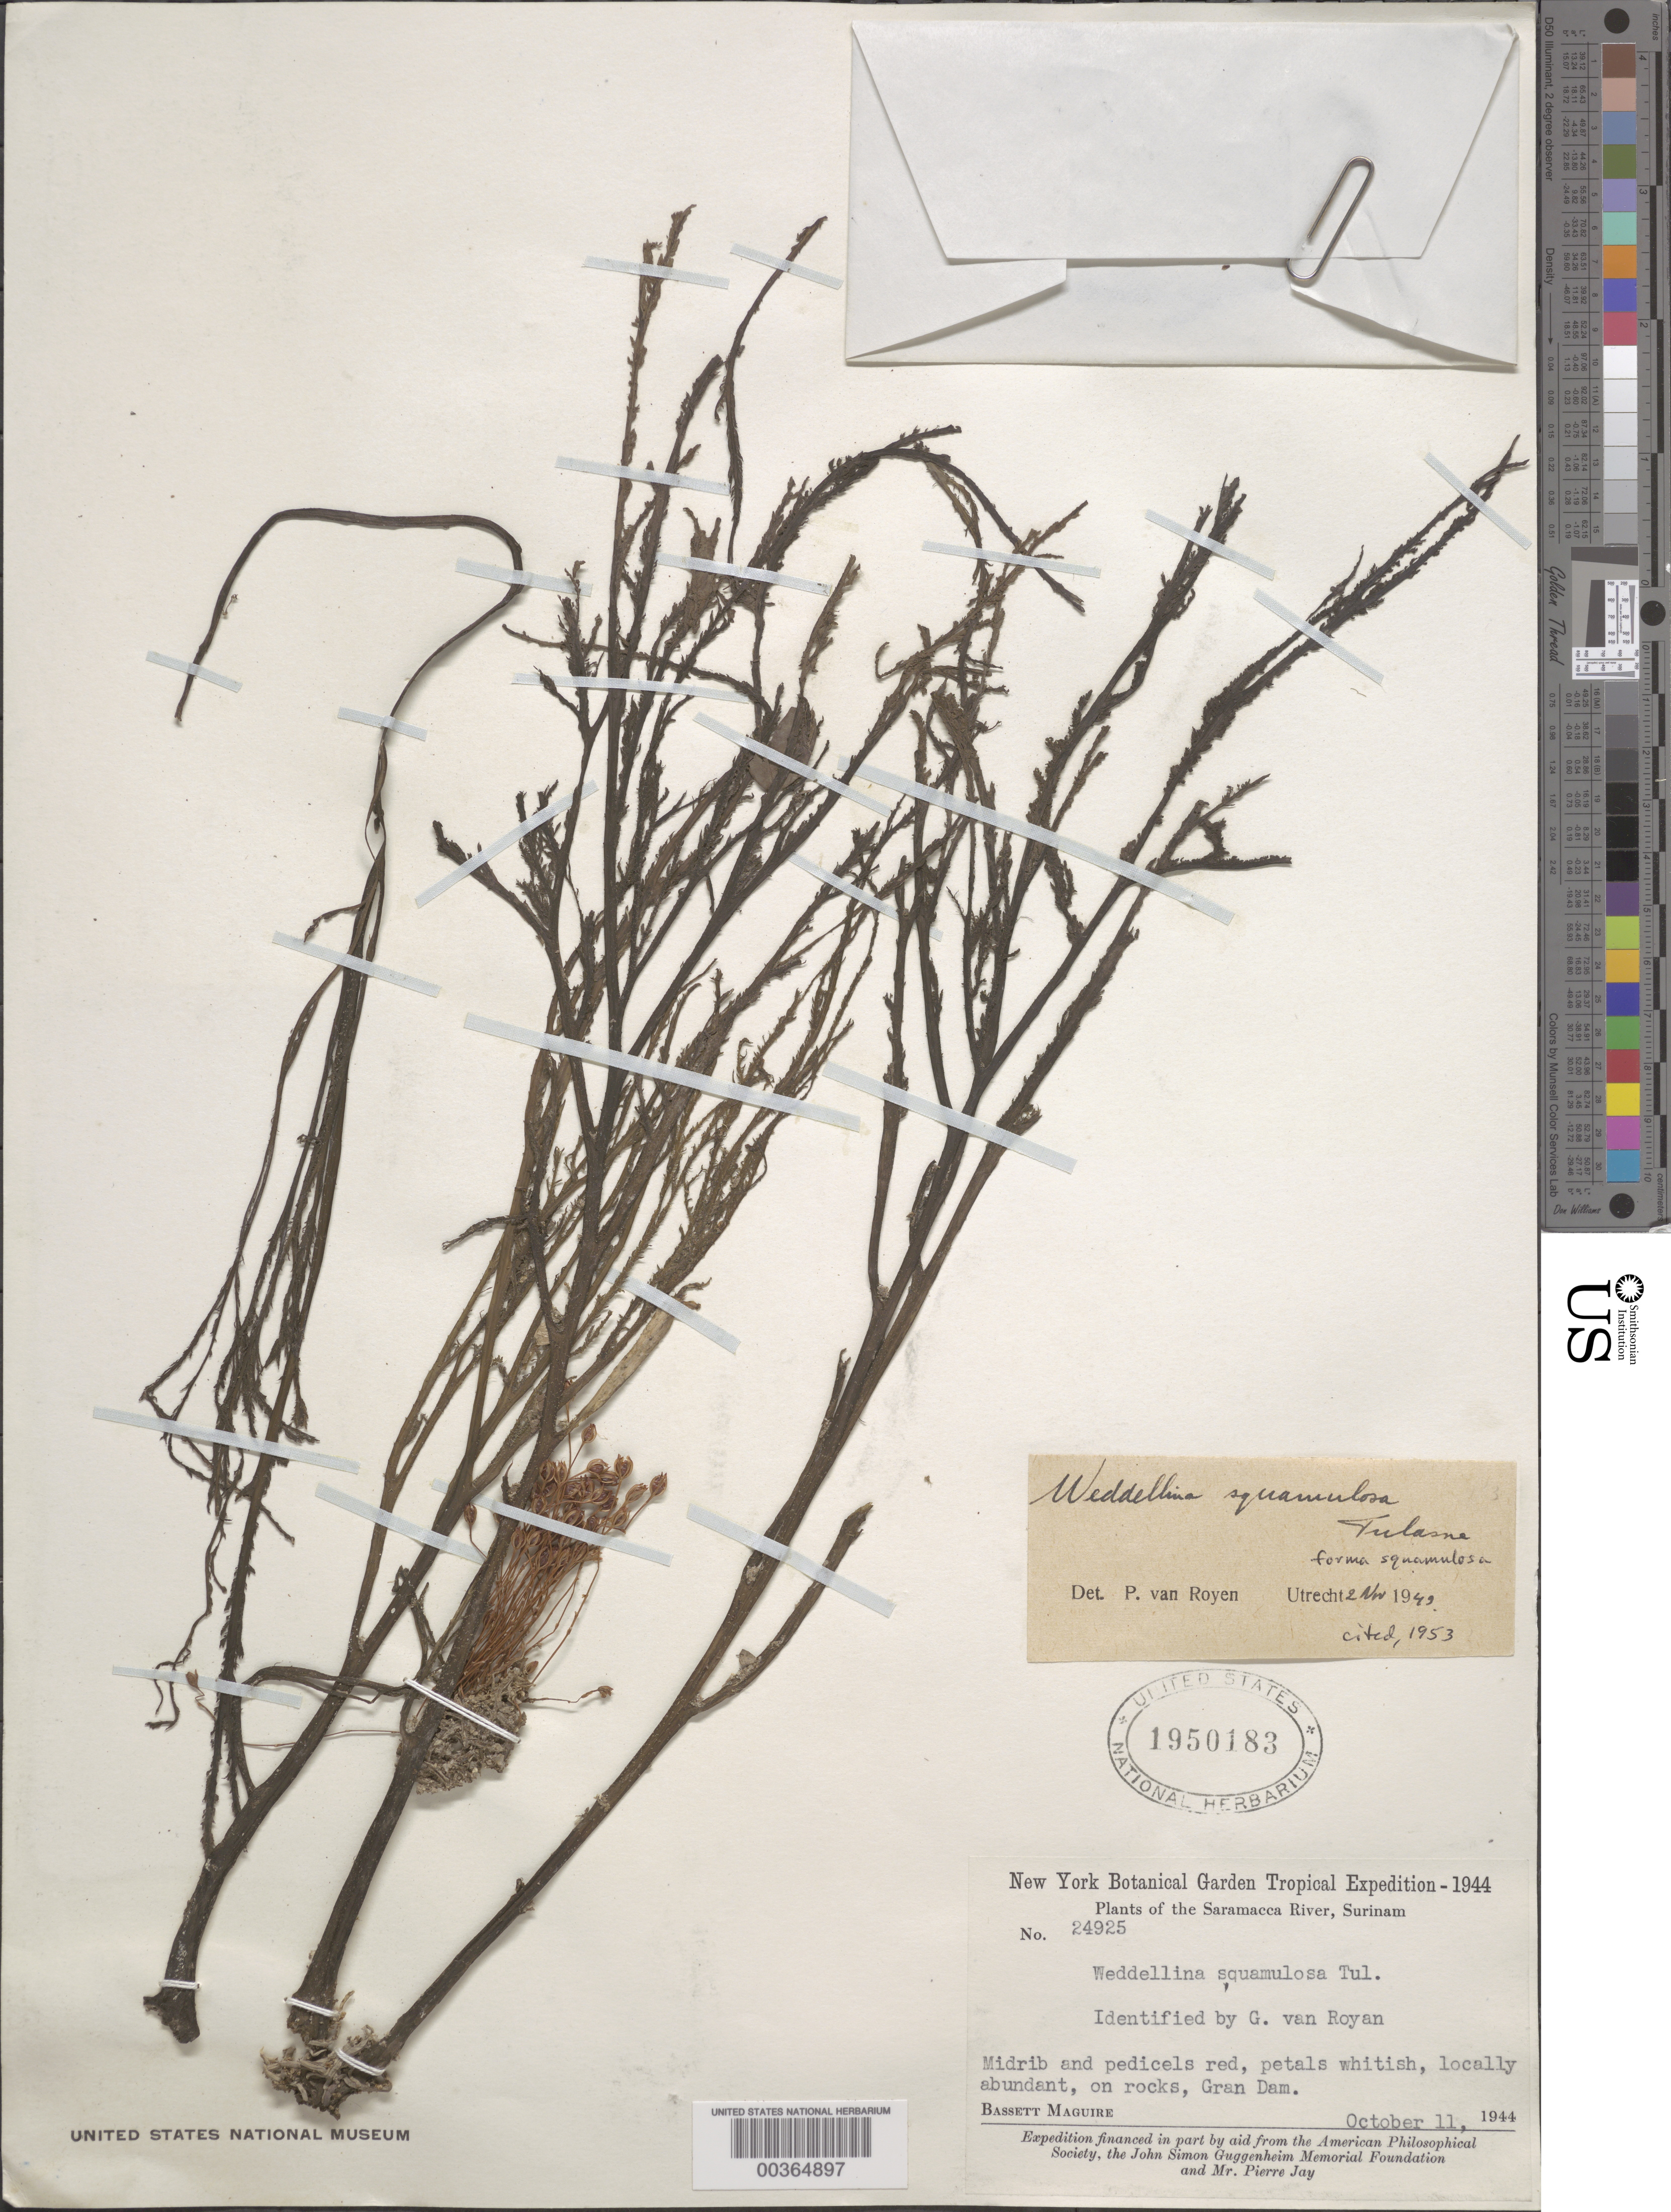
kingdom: Plantae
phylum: Tracheophyta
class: Magnoliopsida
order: Malpighiales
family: Podostemaceae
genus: Weddellina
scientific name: Weddellina squamulosa f. squamulosa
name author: Tul.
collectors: B. Maguire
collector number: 24925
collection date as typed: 11 Oct 1944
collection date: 1944-10-11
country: Suriname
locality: Saramacca river, gran dam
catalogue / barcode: US 1950183